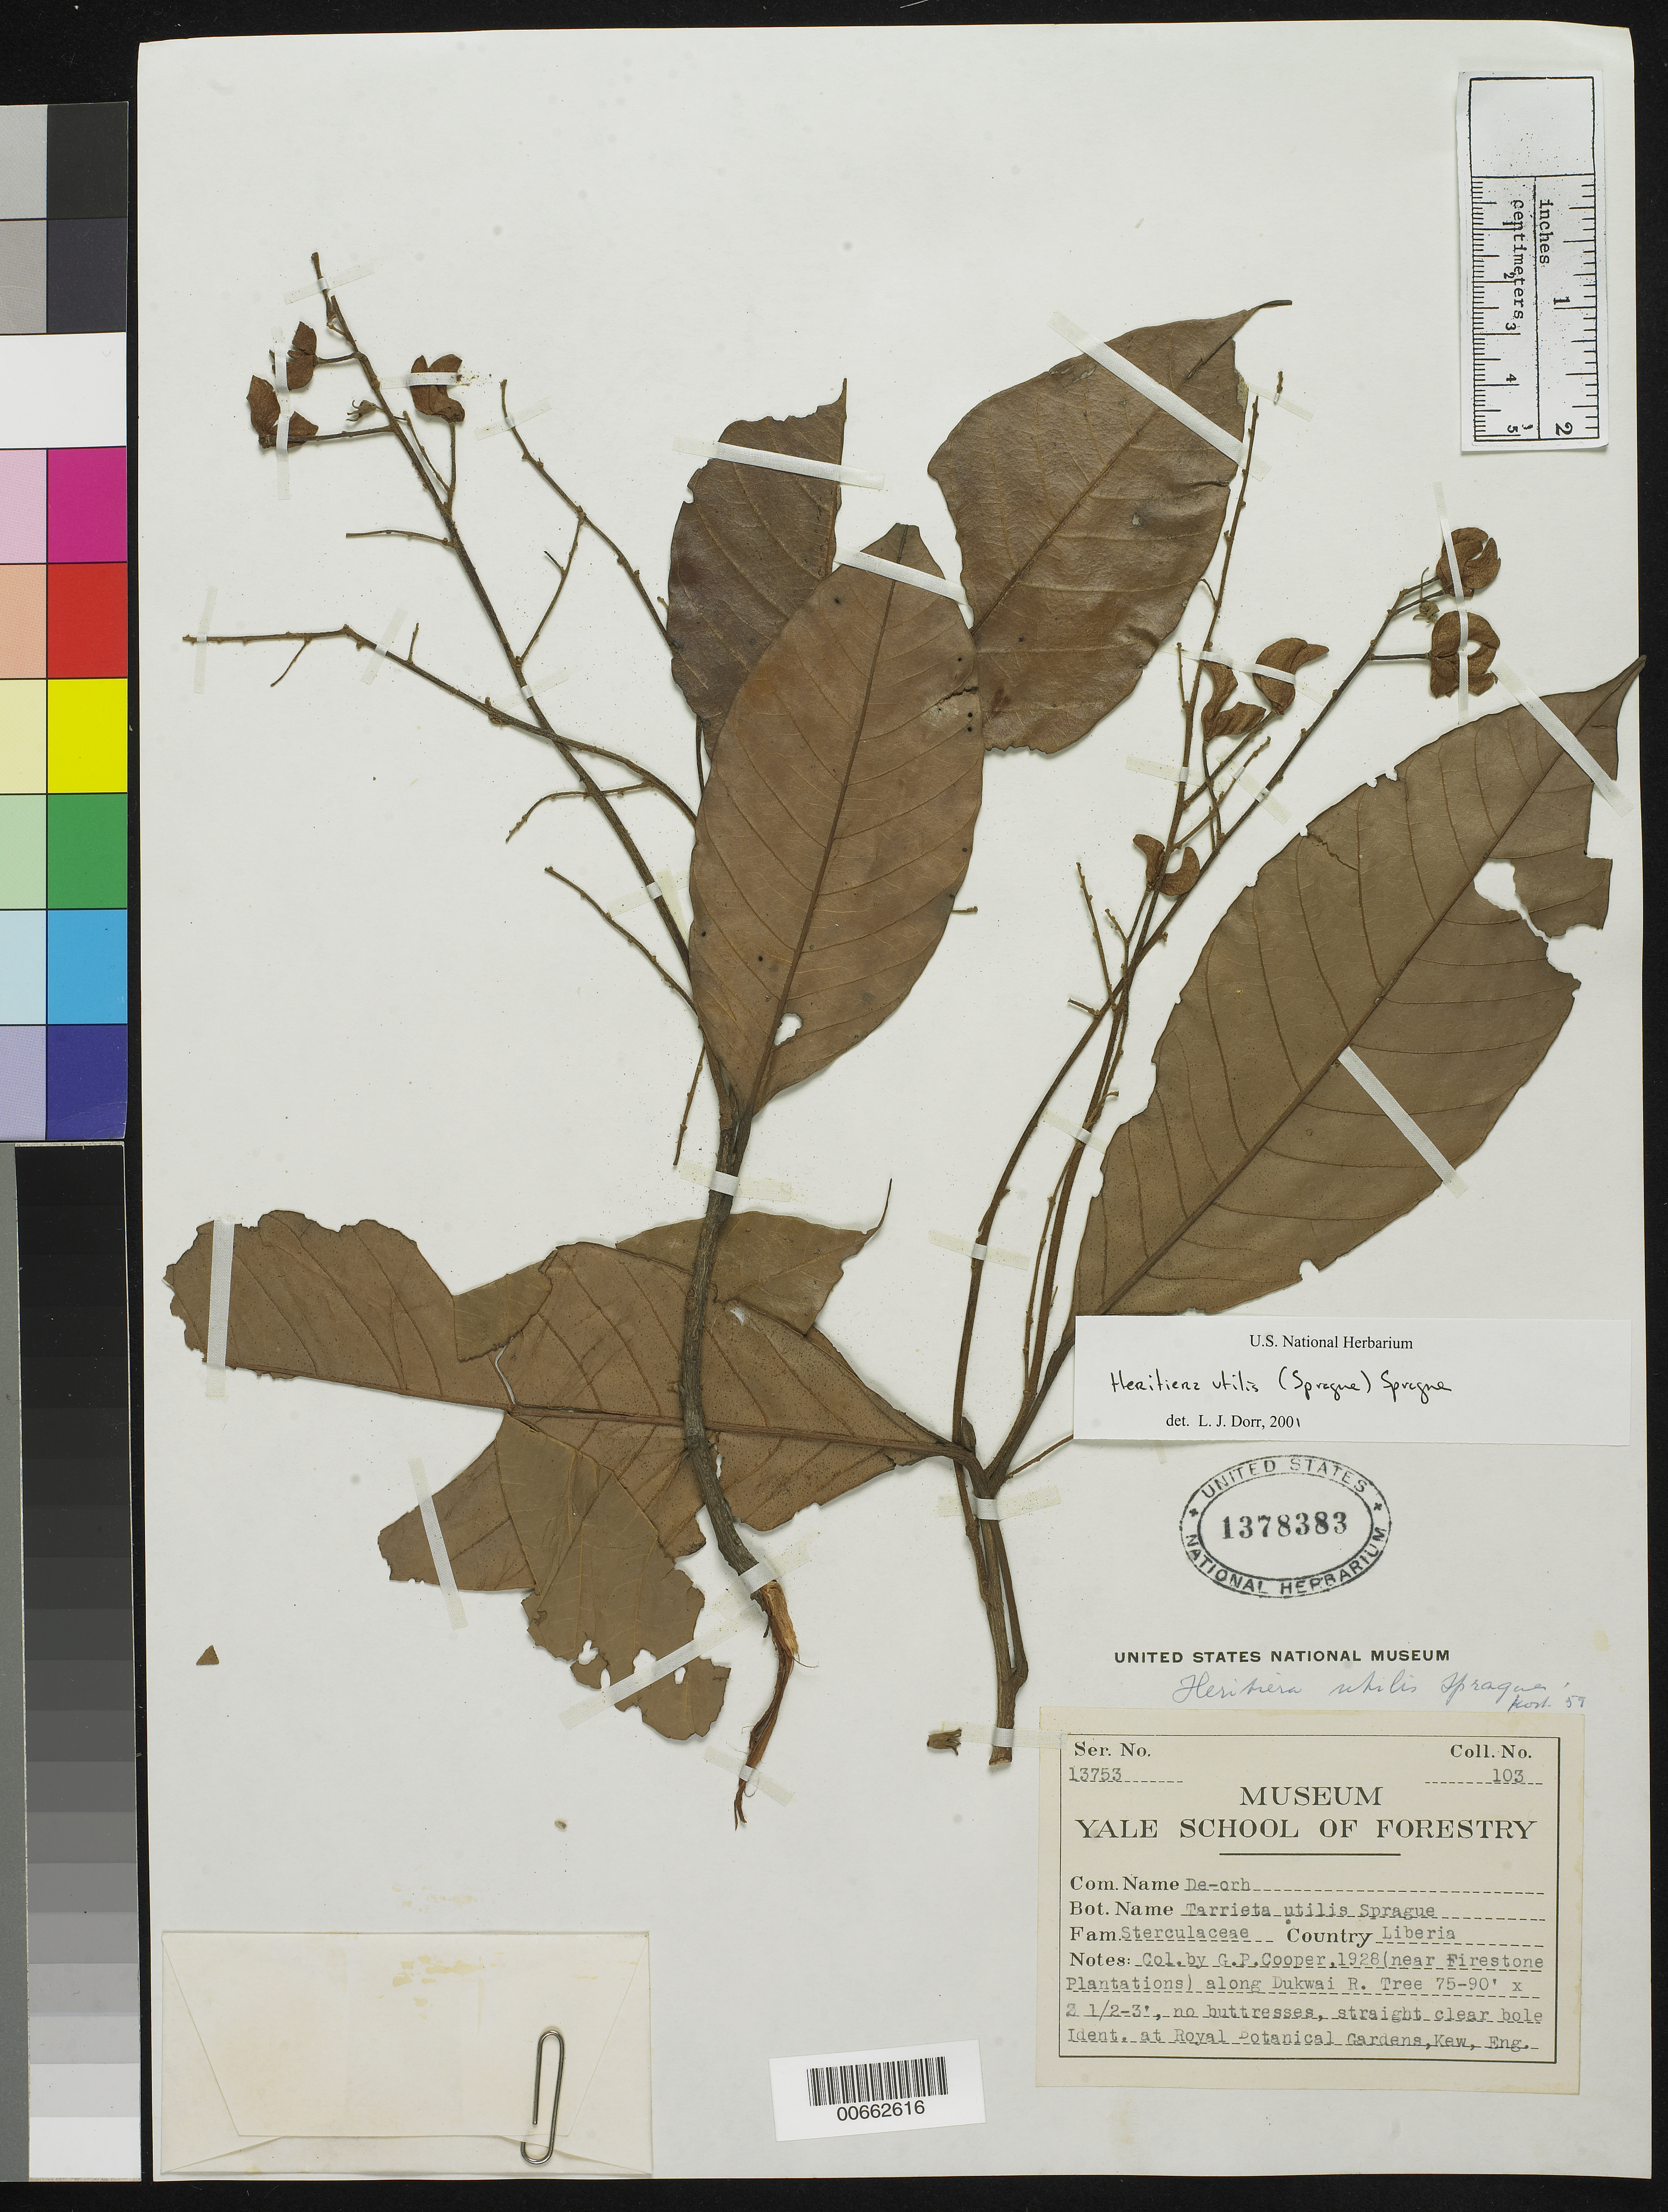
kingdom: Plantae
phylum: Tracheophyta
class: Magnoliopsida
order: Malvales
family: Malvaceae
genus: Heritiera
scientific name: Heritiera utilis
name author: (Sprague) Sprague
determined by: Dorr, L. J., (BOT), Smithsonian Institution - National Museum of Natural History (UNITED STATES)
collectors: G. Cooper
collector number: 103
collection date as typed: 1928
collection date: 1928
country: Liberia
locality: Vicinity of Firestone Plantations, along Dukwai River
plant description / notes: Common name: De-orh; Common name: Wish-more; MAD, US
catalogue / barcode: US 1378383